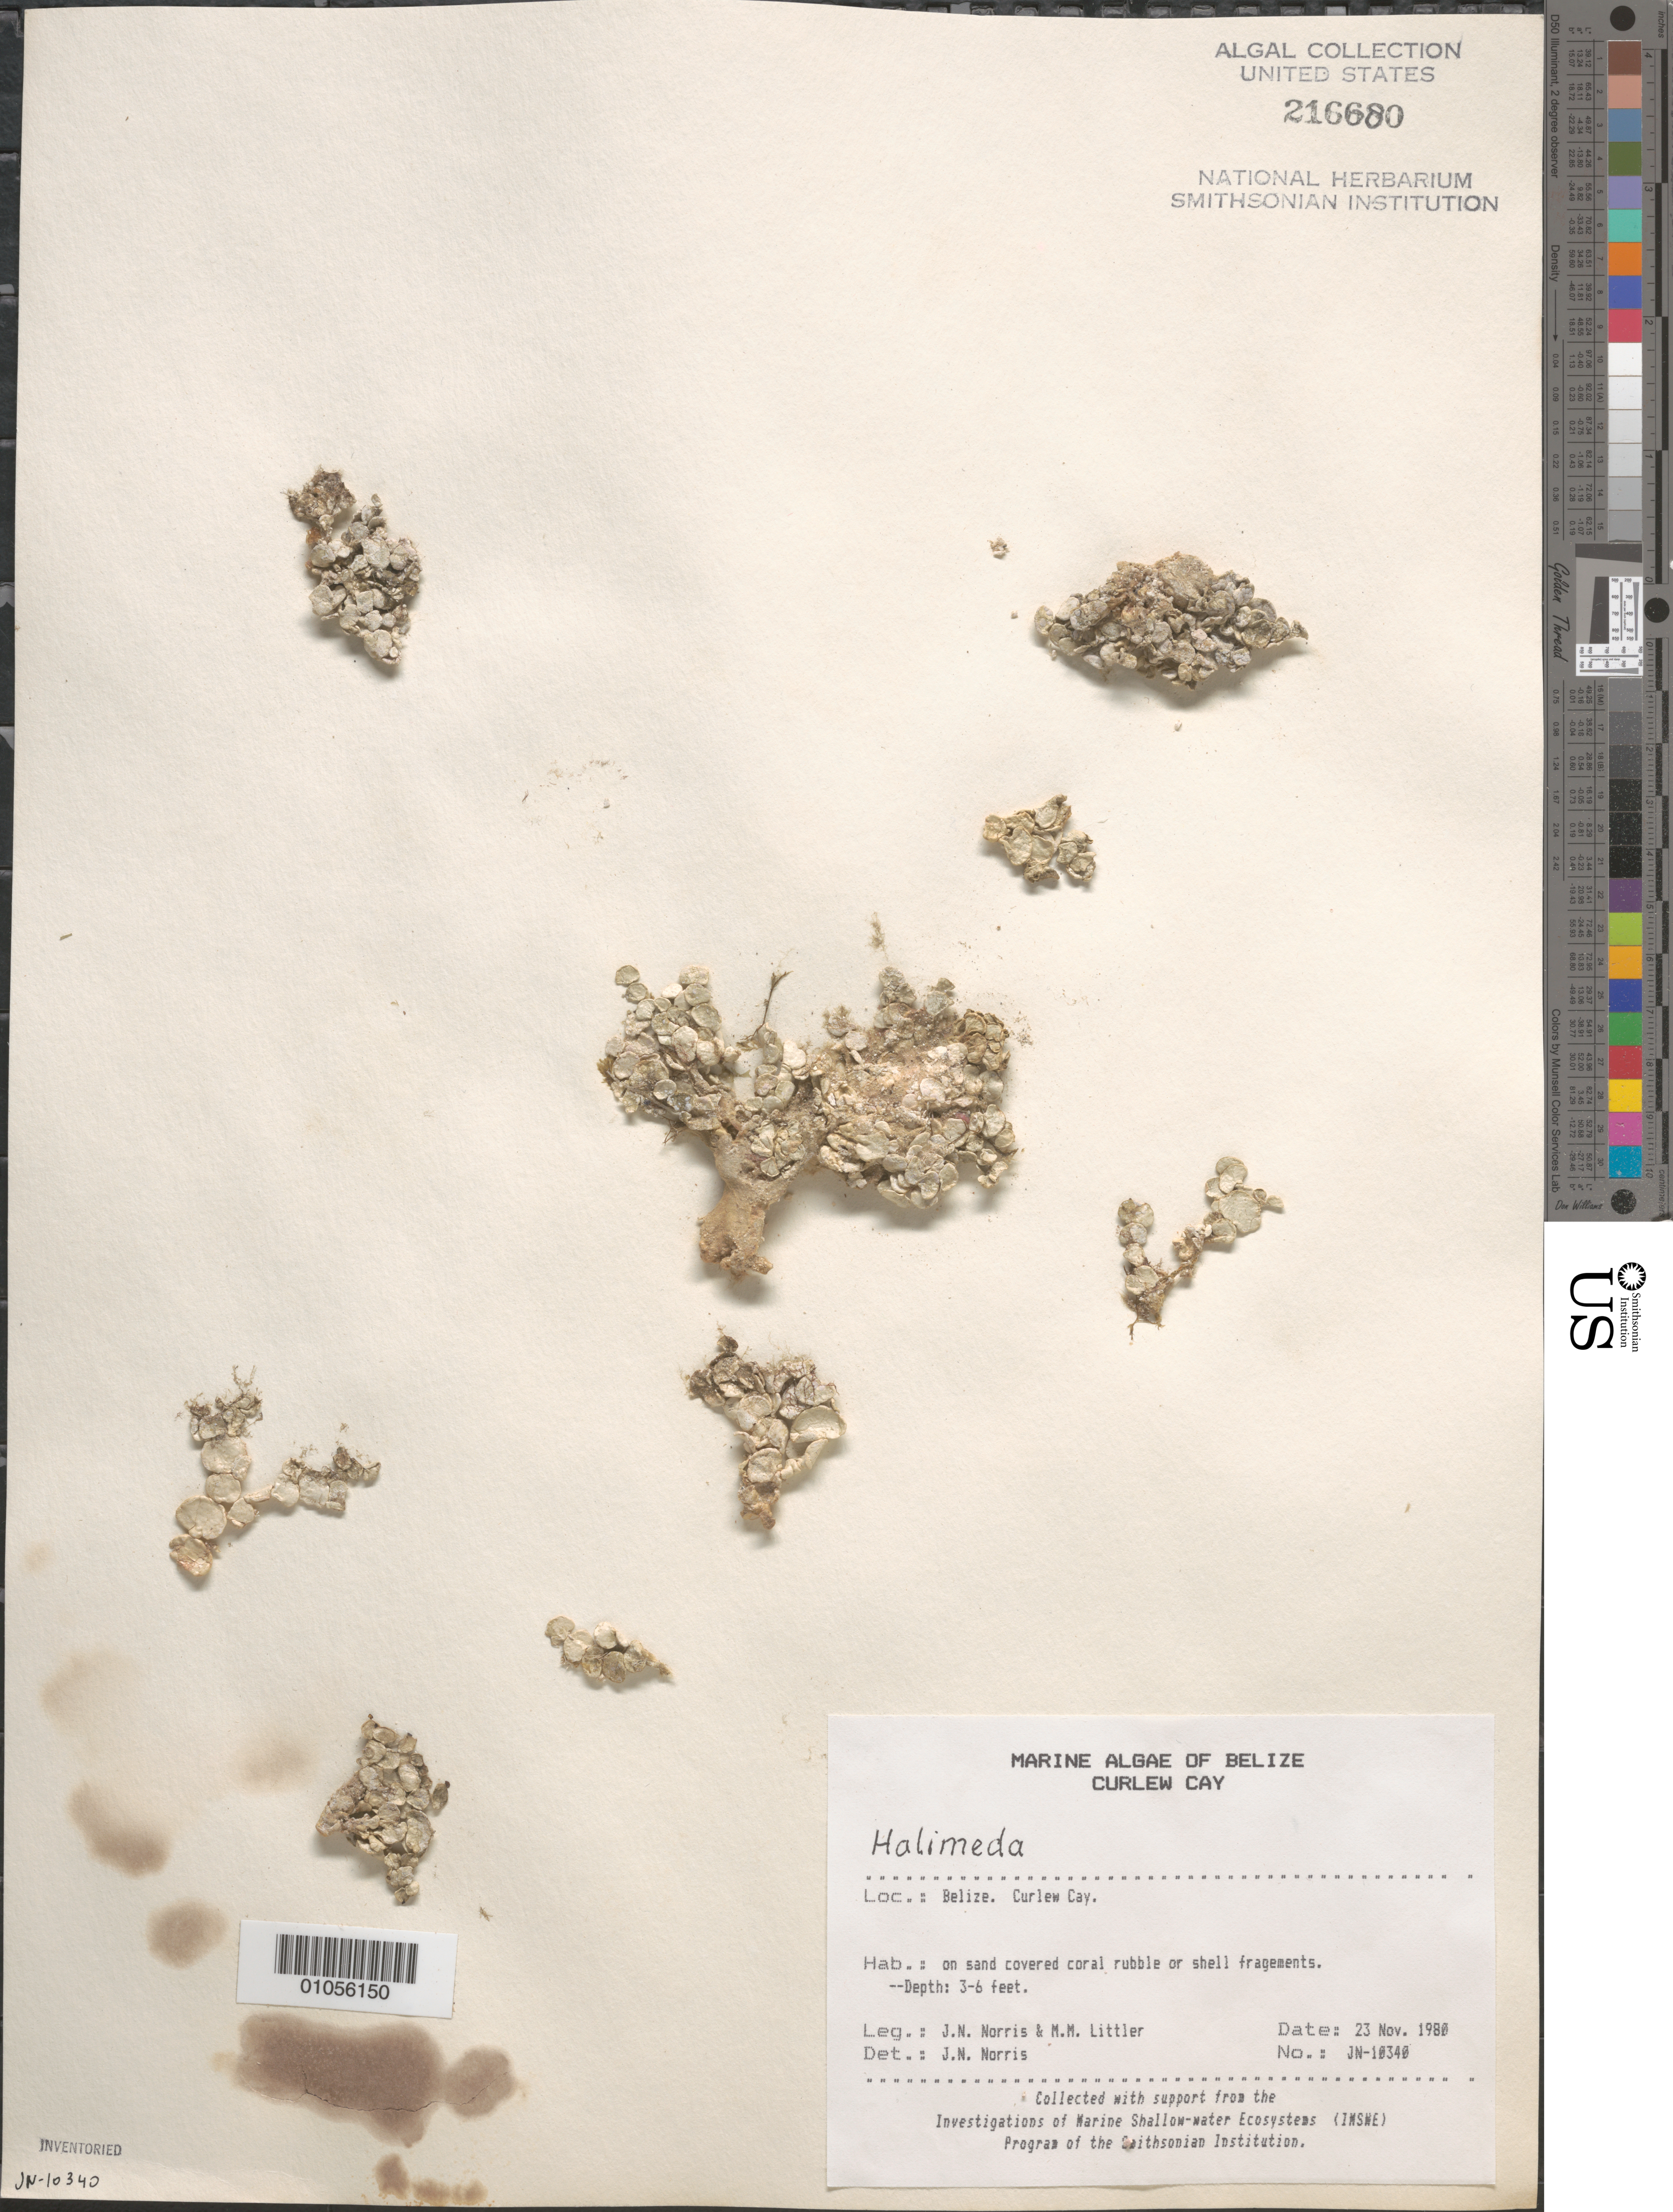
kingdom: Plantae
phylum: Chlorophyta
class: Ulvophyceae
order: Bryopsidales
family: Halimedaceae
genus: Halimeda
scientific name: Halimeda sp.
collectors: J. N. Norris & M. M. Littler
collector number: JN-10340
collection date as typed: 23 Nov 1980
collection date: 1980-11-23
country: Belize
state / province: Stann Creek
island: Curlew Cay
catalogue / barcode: US 216680